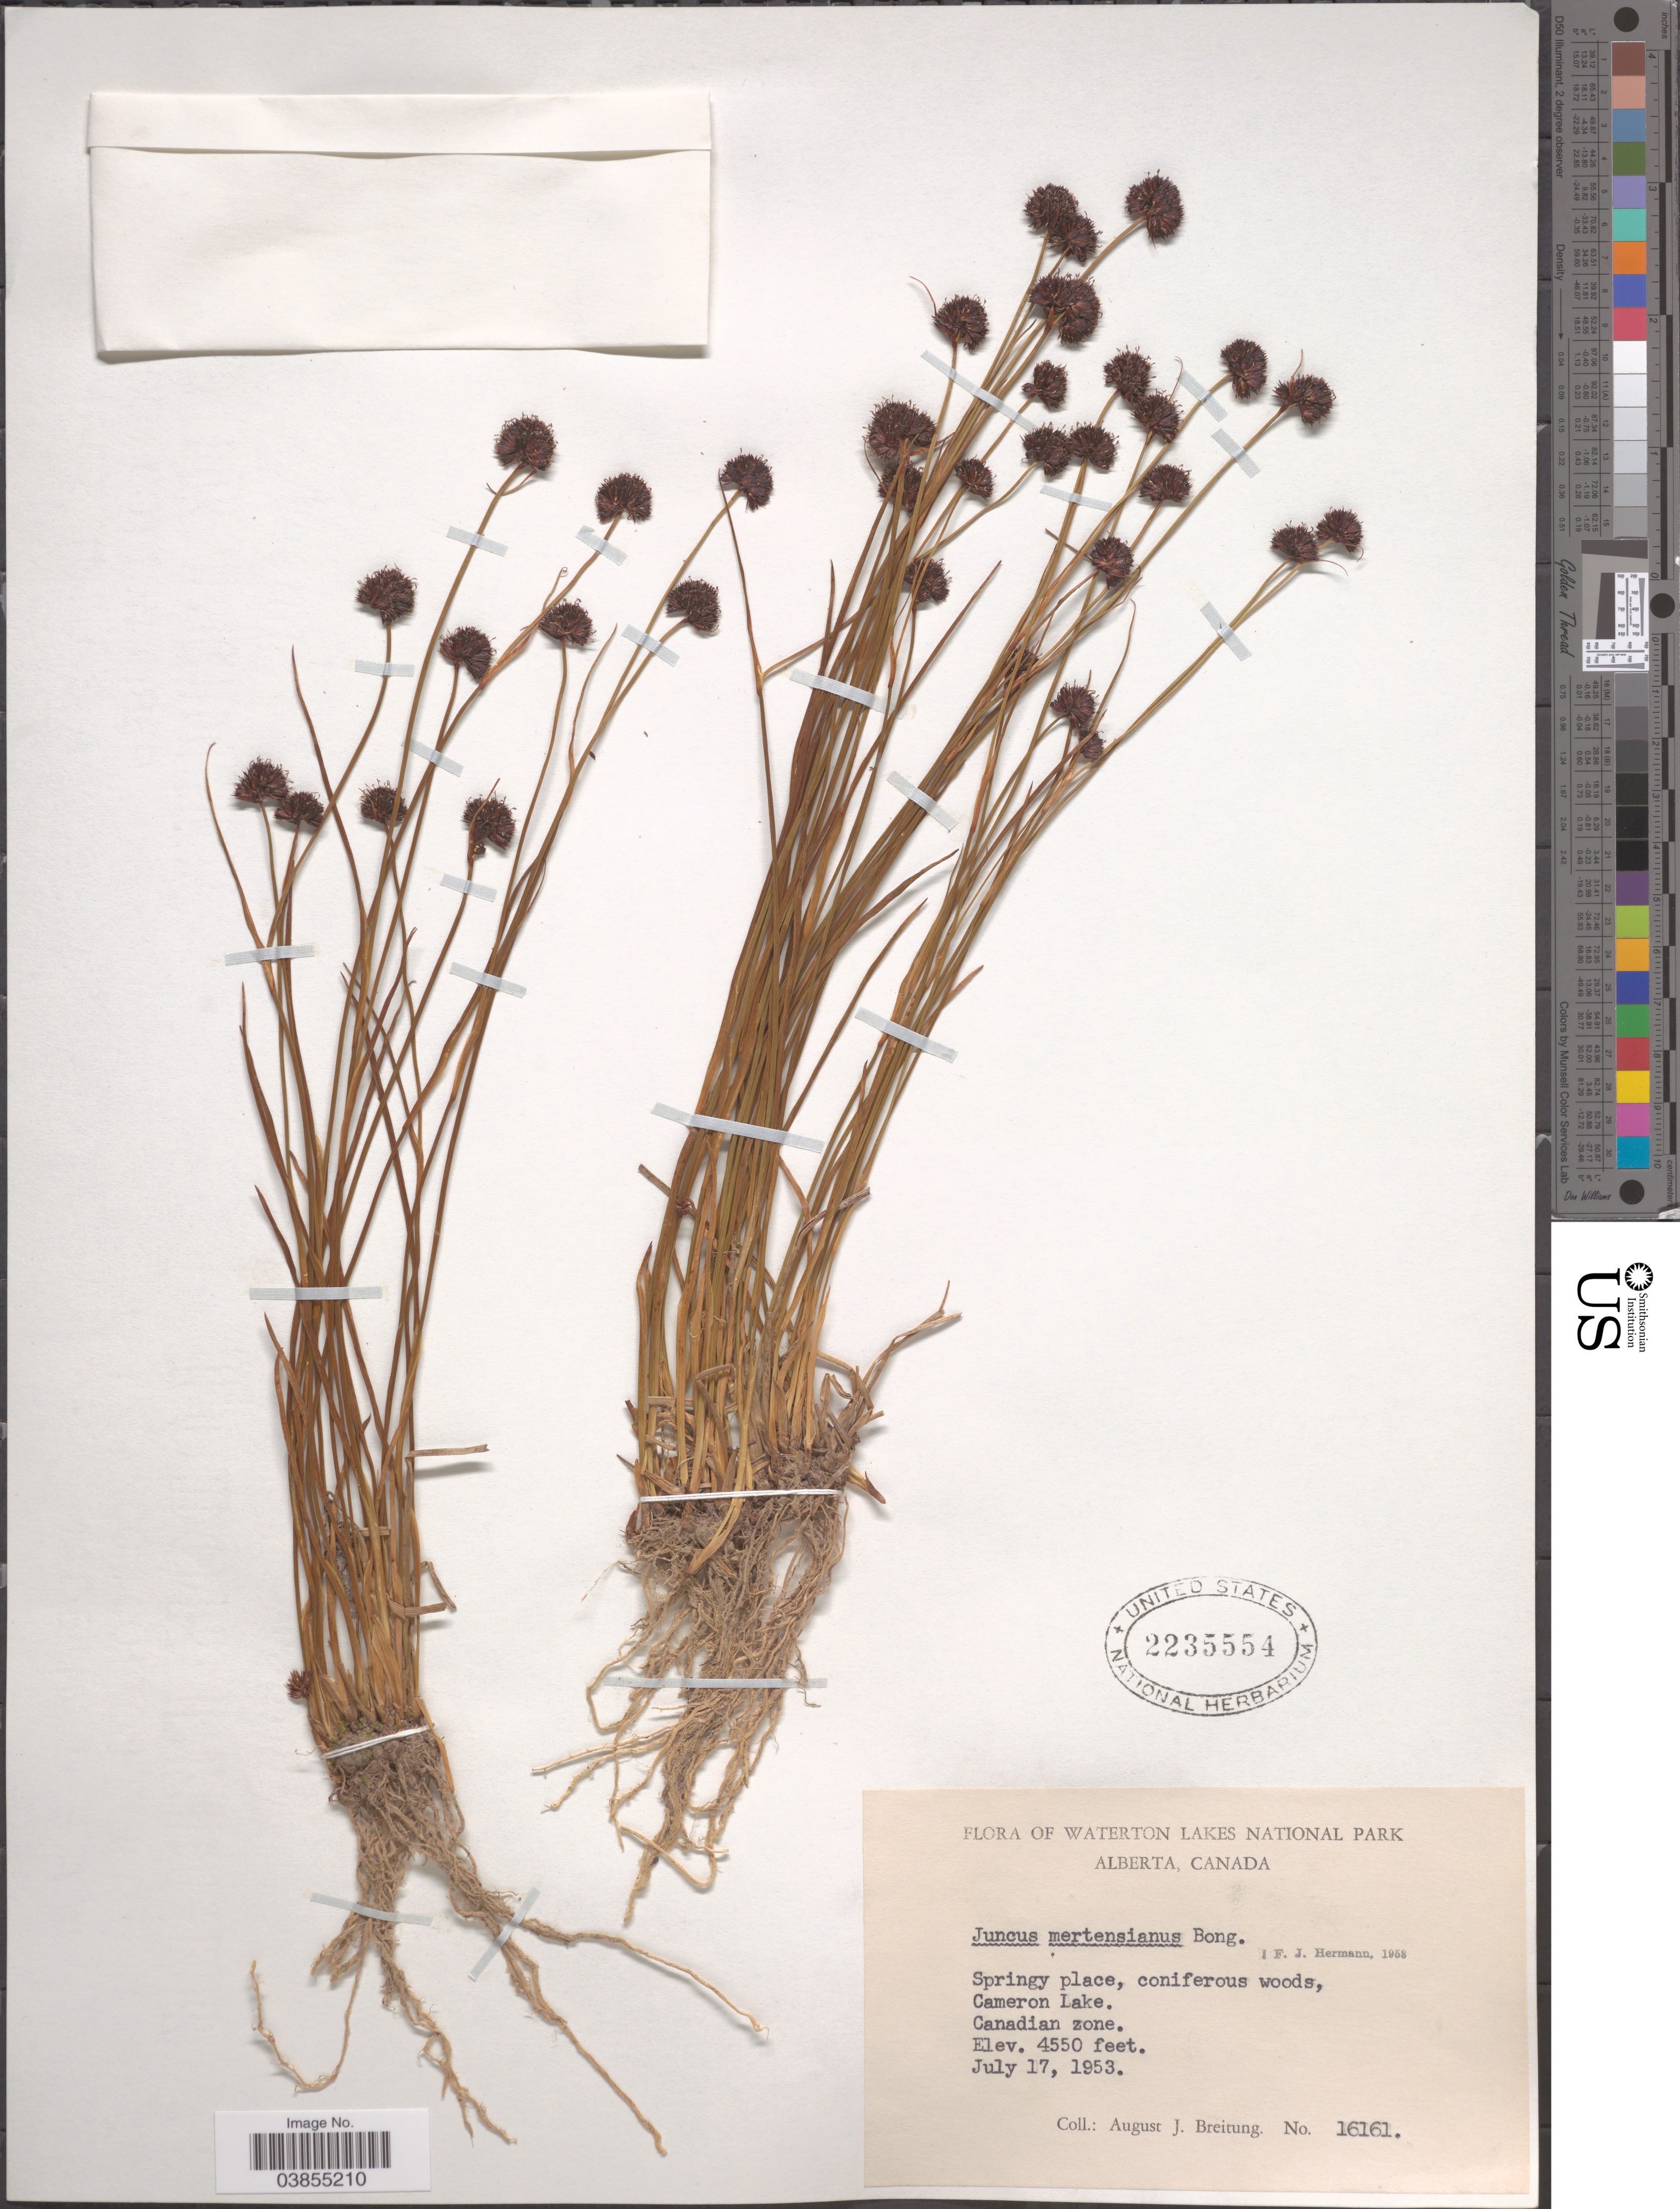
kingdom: Plantae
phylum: Tracheophyta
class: Liliopsida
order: Poales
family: Juncaceae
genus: Juncus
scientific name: Juncus mertensianus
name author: Bong.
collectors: A. Breitung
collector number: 16161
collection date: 1953-07-17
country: Canada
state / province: Alberta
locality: Waterton Lakes National Park. Cameron Lake, Canadian zone.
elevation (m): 1387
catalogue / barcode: US 2235554